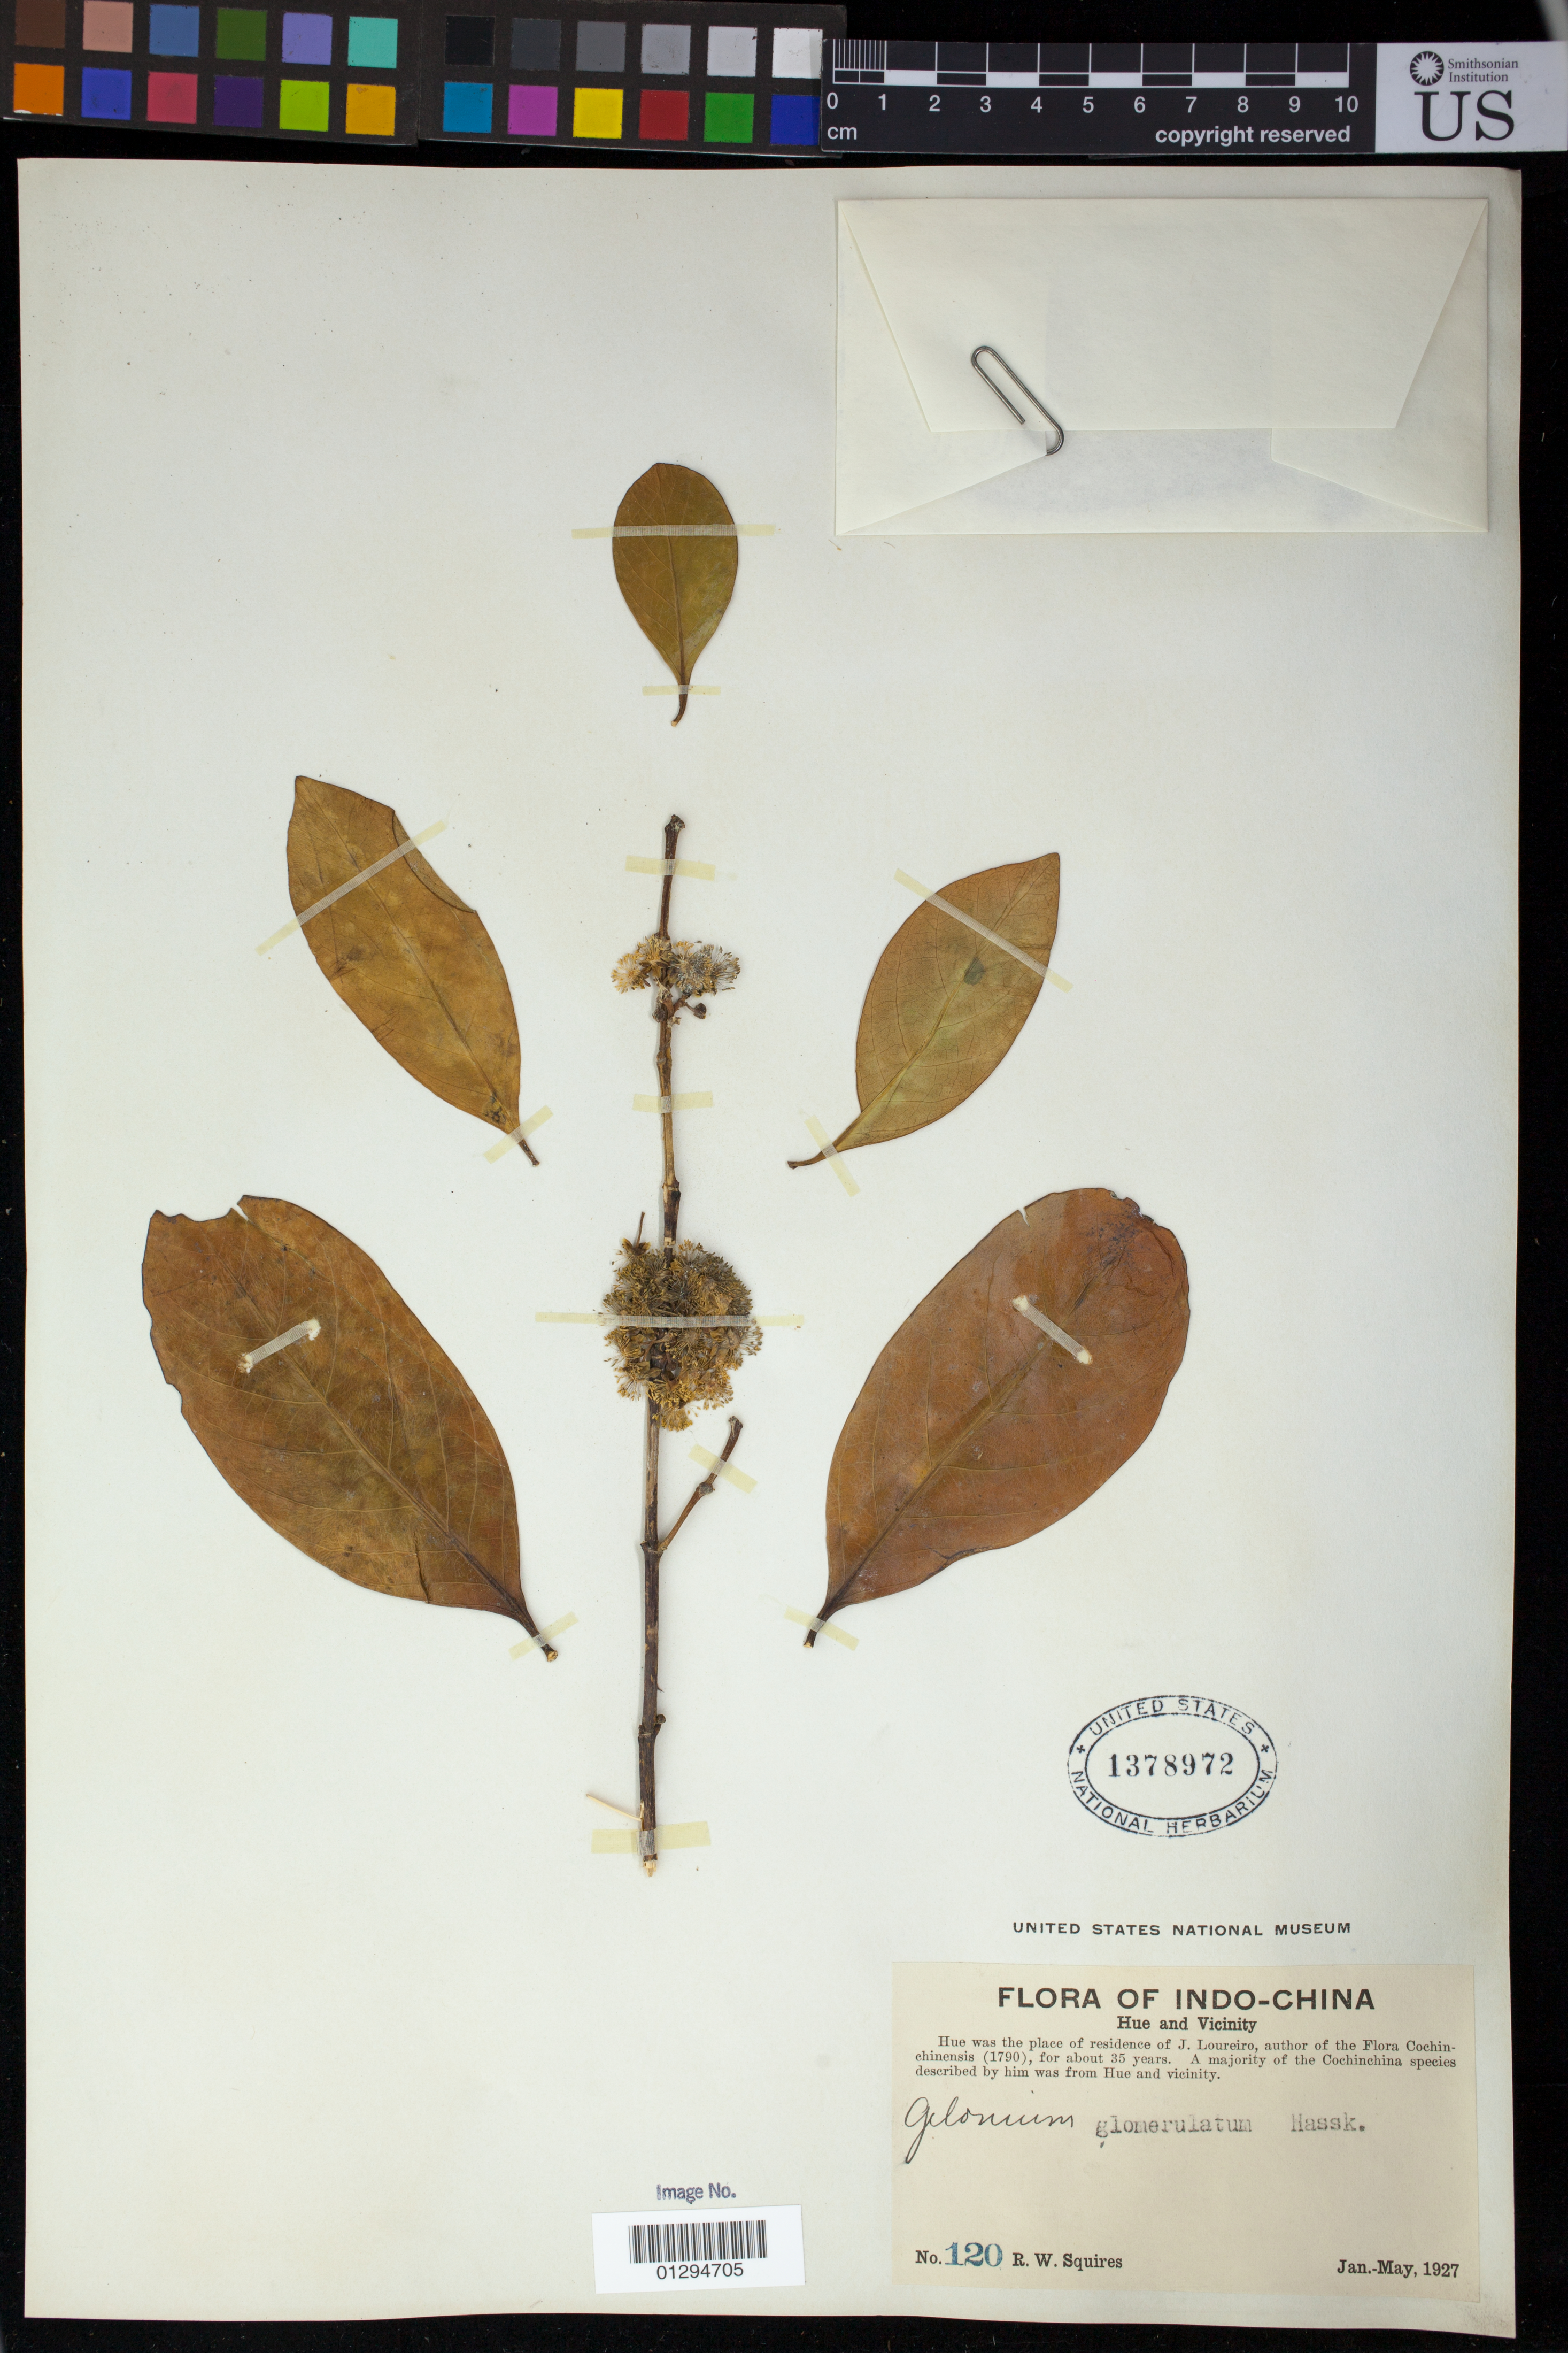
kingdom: Plantae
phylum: Tracheophyta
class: Magnoliopsida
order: Malpighiales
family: Euphorbiaceae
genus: Gelonium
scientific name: Gelonium glomerulatum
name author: (Blume) Hassk.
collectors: R. Squires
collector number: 120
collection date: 1927-01/1927-05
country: Vietnam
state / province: Thua Thien-Hue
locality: Hue and vicinity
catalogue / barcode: US 1378972